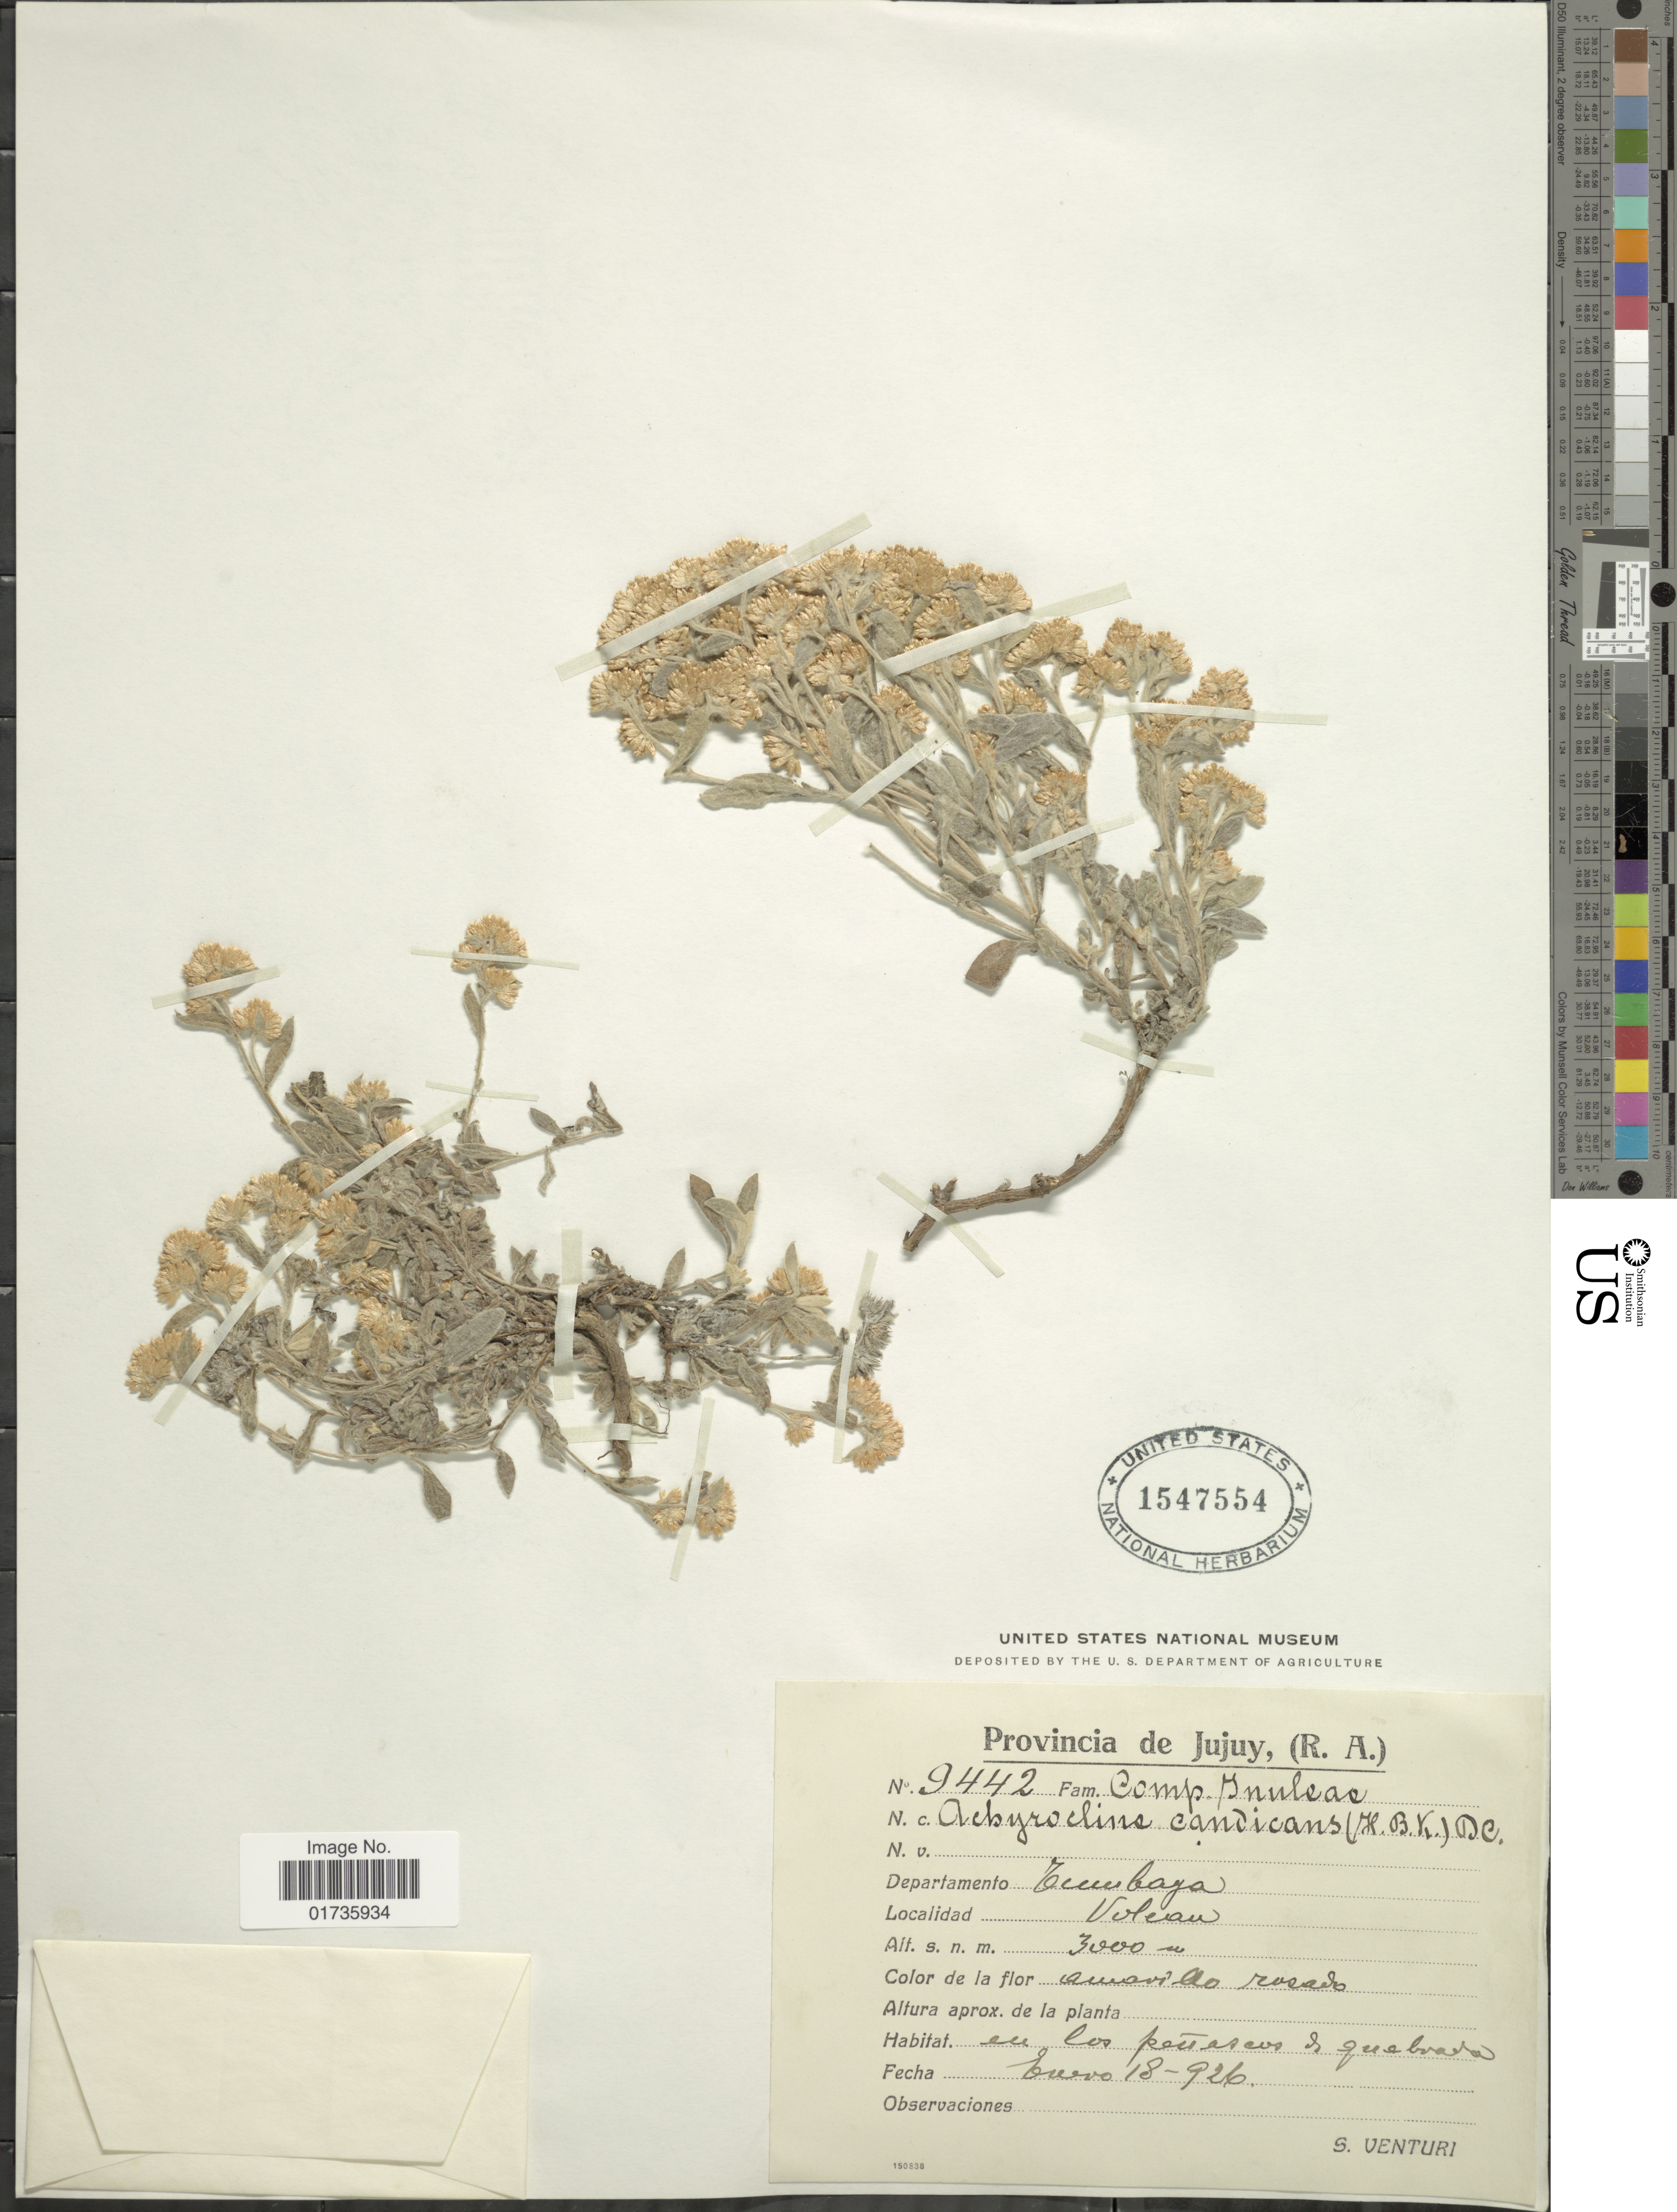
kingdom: Plantae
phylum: Tracheophyta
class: Magnoliopsida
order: Asterales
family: Asteraceae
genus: Achyrocline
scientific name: Achyrocline tomentosa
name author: Rusby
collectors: S. Venturi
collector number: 9442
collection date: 1926-01-18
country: Argentina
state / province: Jujuy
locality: (R.A.) Departamento Cumbaja, Volcan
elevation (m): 3000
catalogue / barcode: US 1547554